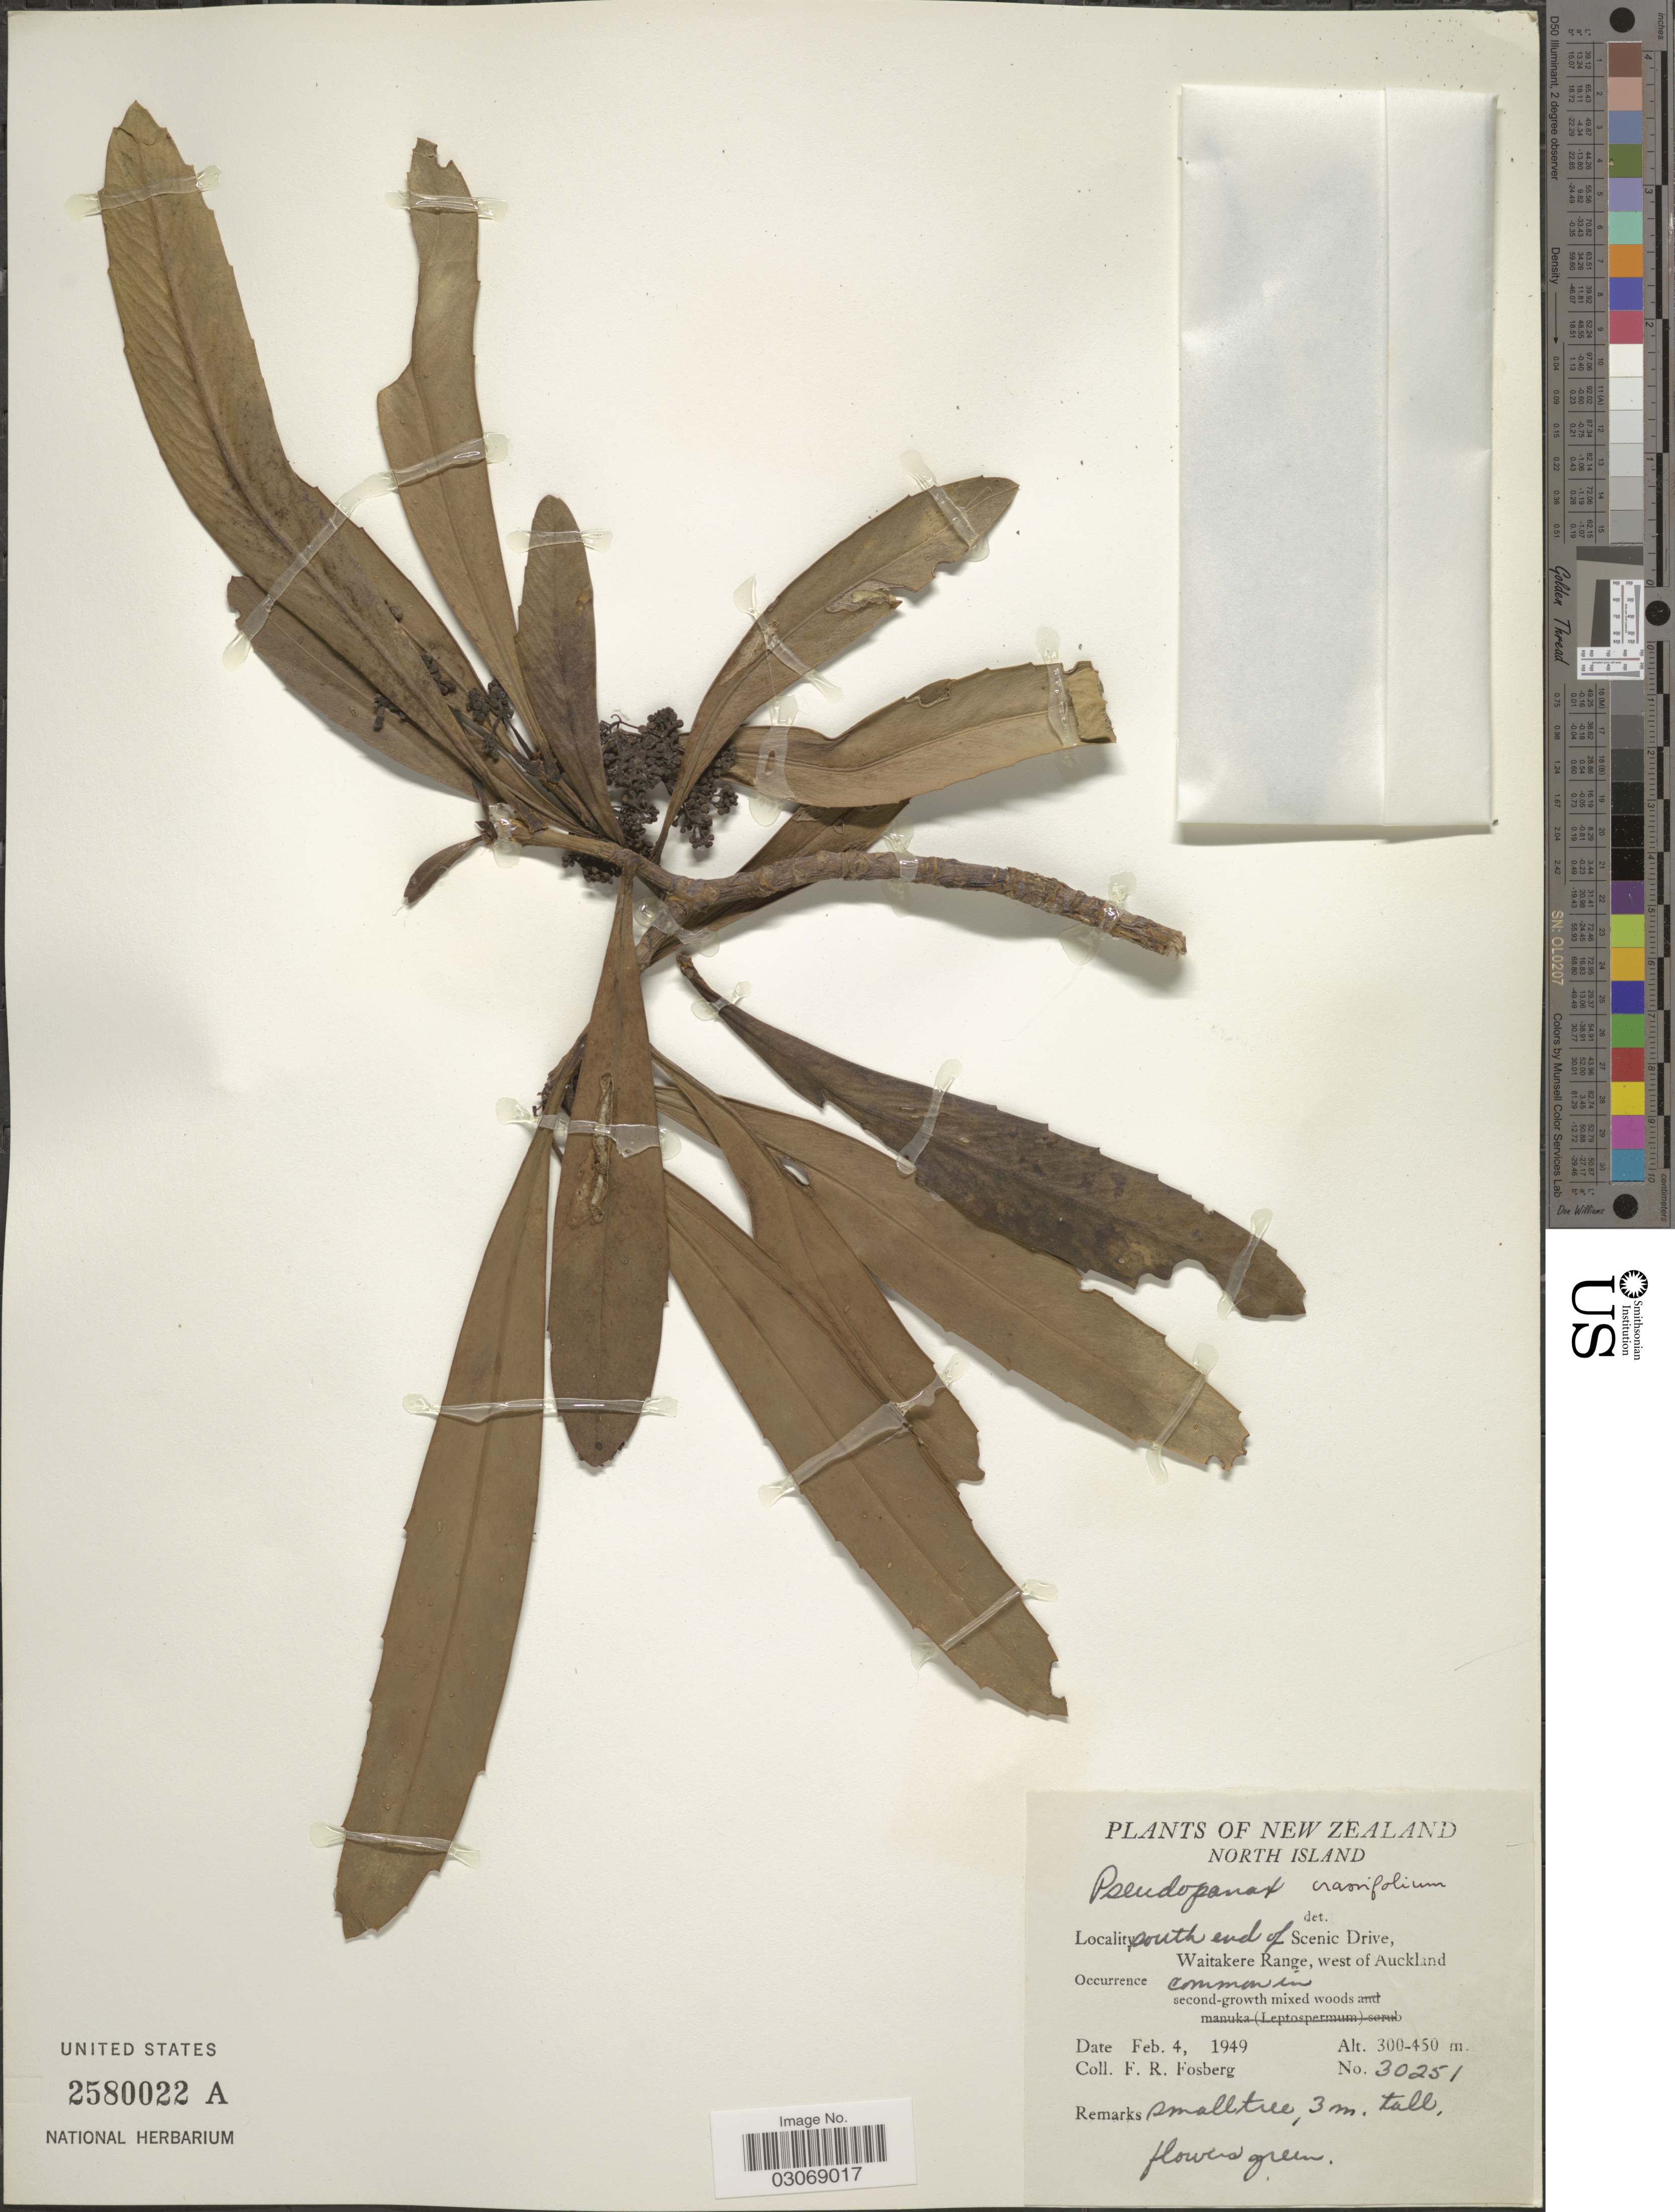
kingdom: Plantae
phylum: Tracheophyta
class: Magnoliopsida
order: Apiales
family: Araliaceae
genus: Pseudopanax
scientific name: Pseudopanax crassifolius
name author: (Sol. ex A. Cunn.) K. Koch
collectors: F. R. Fosberg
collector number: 30251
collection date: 1949-02-04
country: New Zealand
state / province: Auckland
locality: North Island. South end of Scenic Drive, Waitakere Range, west of Auckland.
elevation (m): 300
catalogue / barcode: US 2580022A